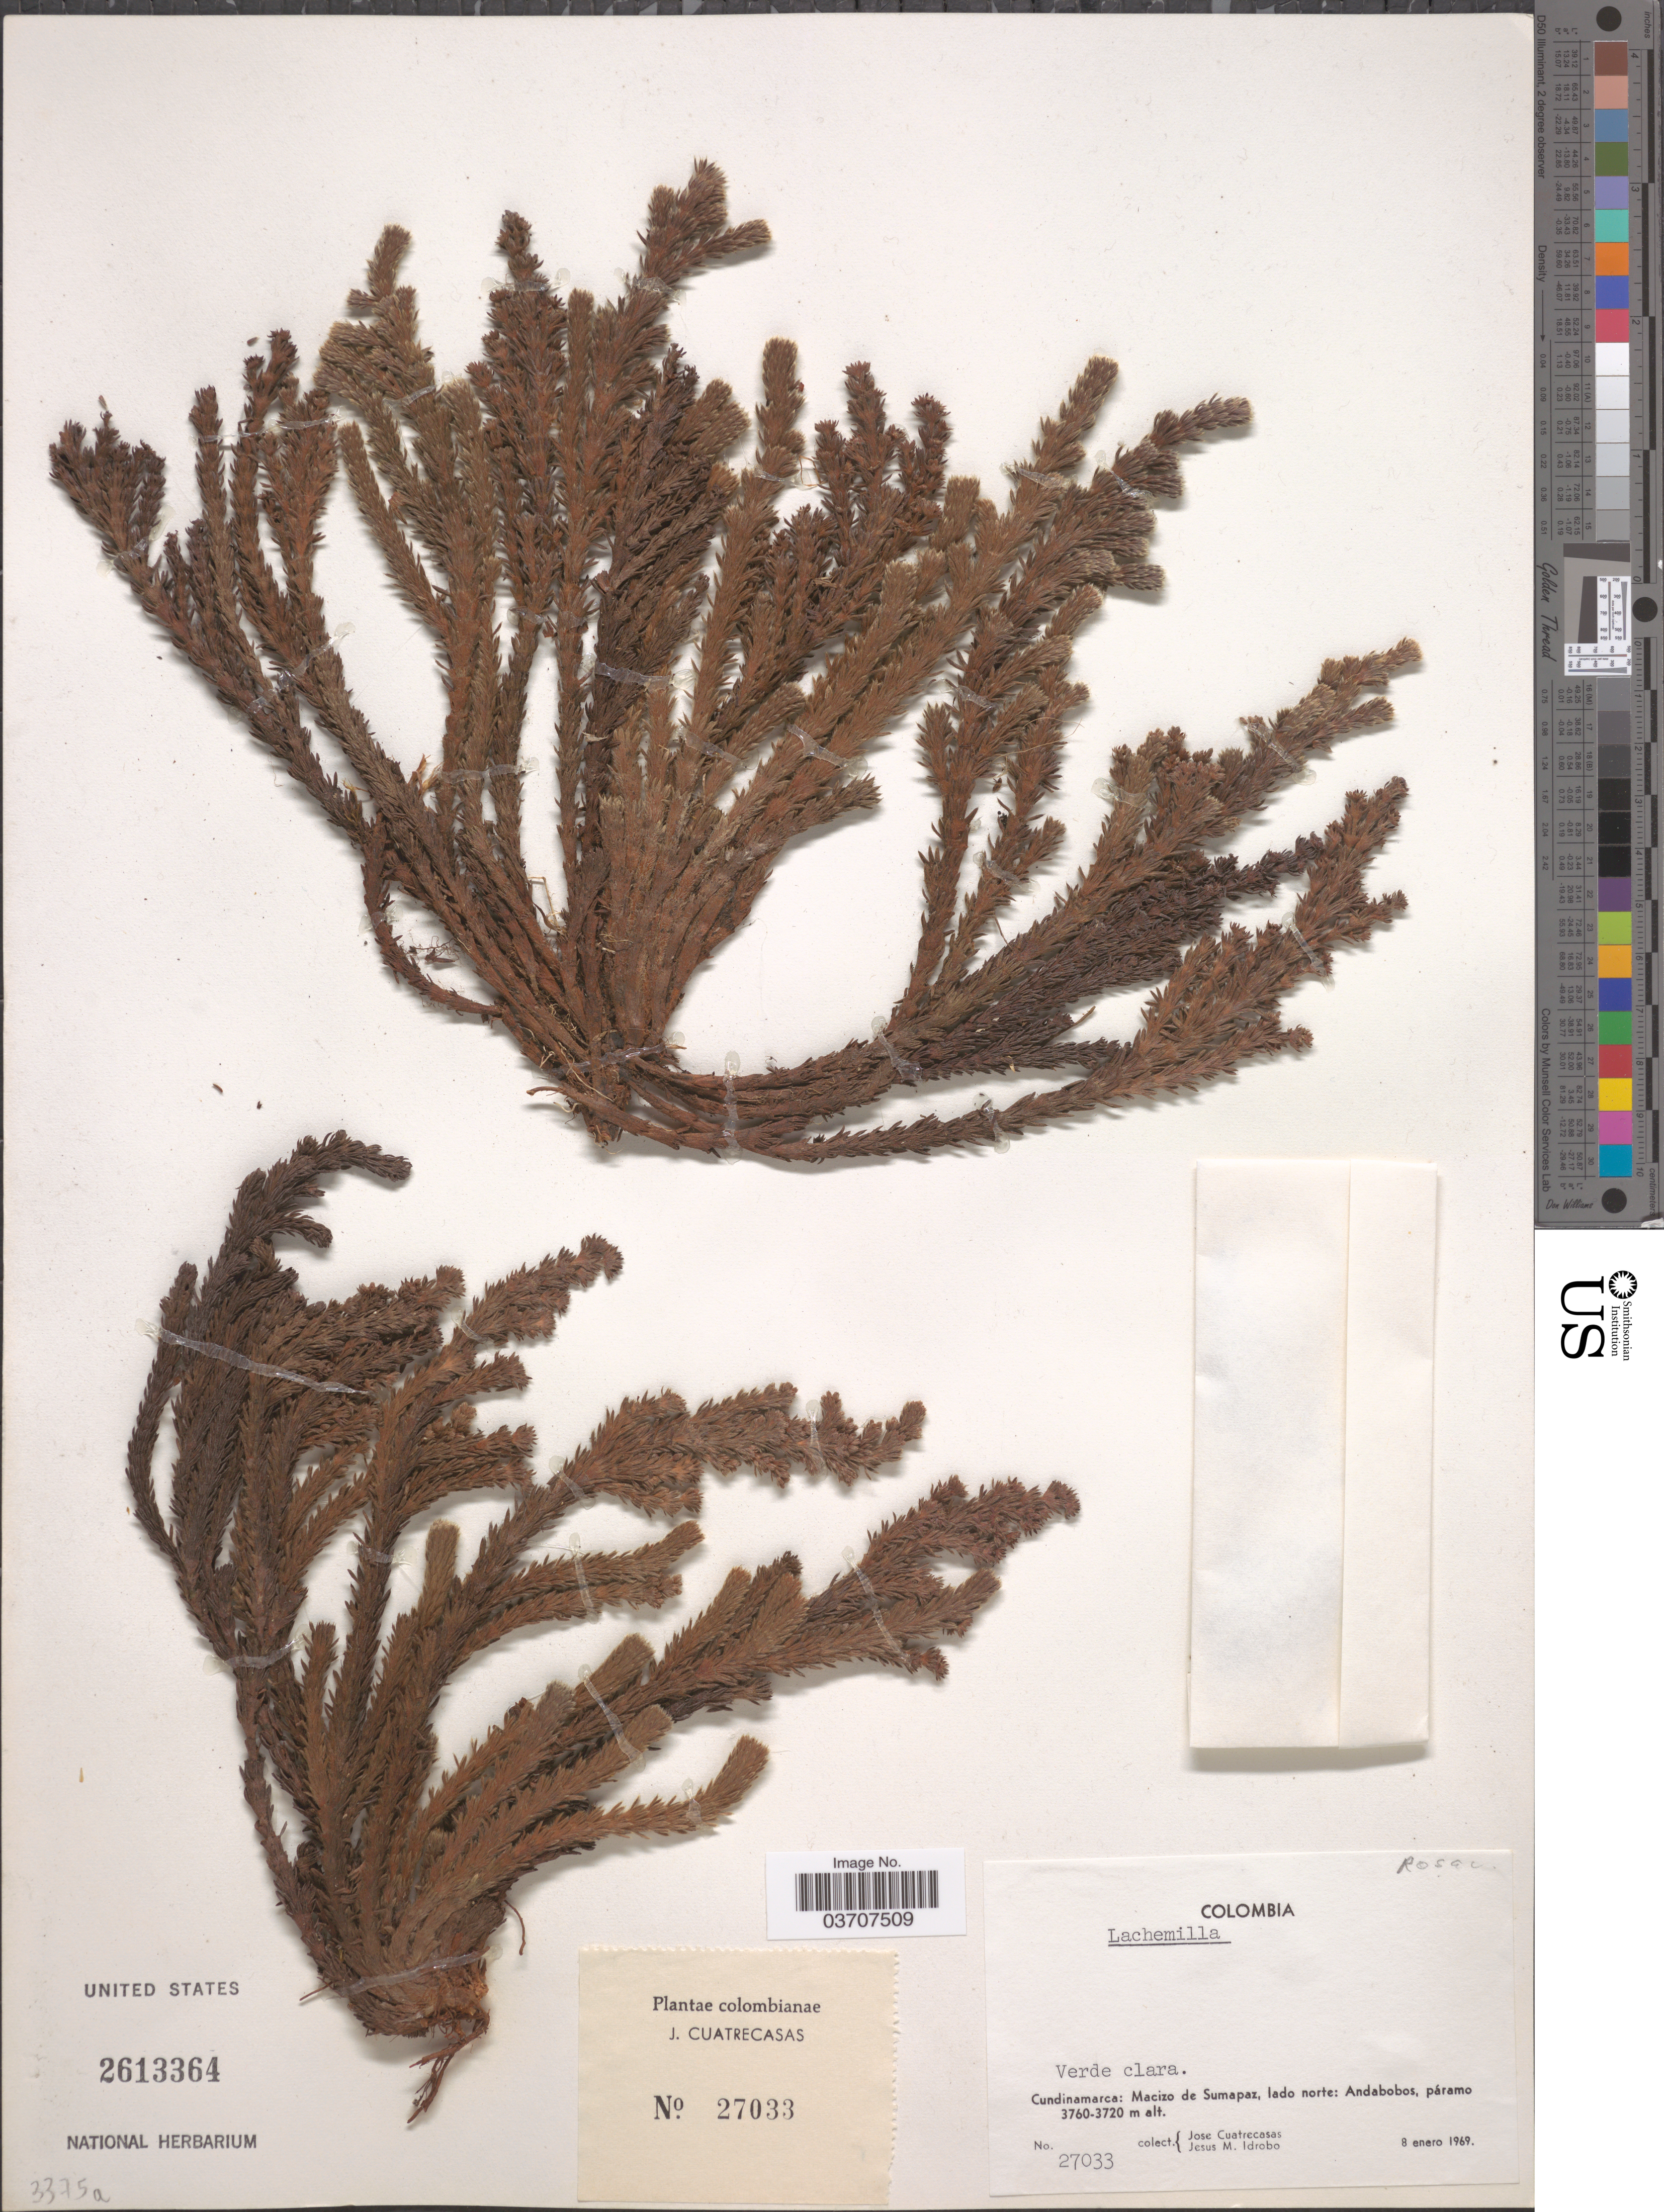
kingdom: Plantae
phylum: Tracheophyta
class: Magnoliopsida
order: Rosales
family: Rosaceae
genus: Lachemilla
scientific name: Lachemilla sp.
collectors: J. Cuatrecasas & J. M. Idrobo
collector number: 27033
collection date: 1969-01-08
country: Colombia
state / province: Cundinamarca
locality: Macizo de Sumapaz, lado norte: Andabobos, páramo.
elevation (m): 3720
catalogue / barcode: US 2613364